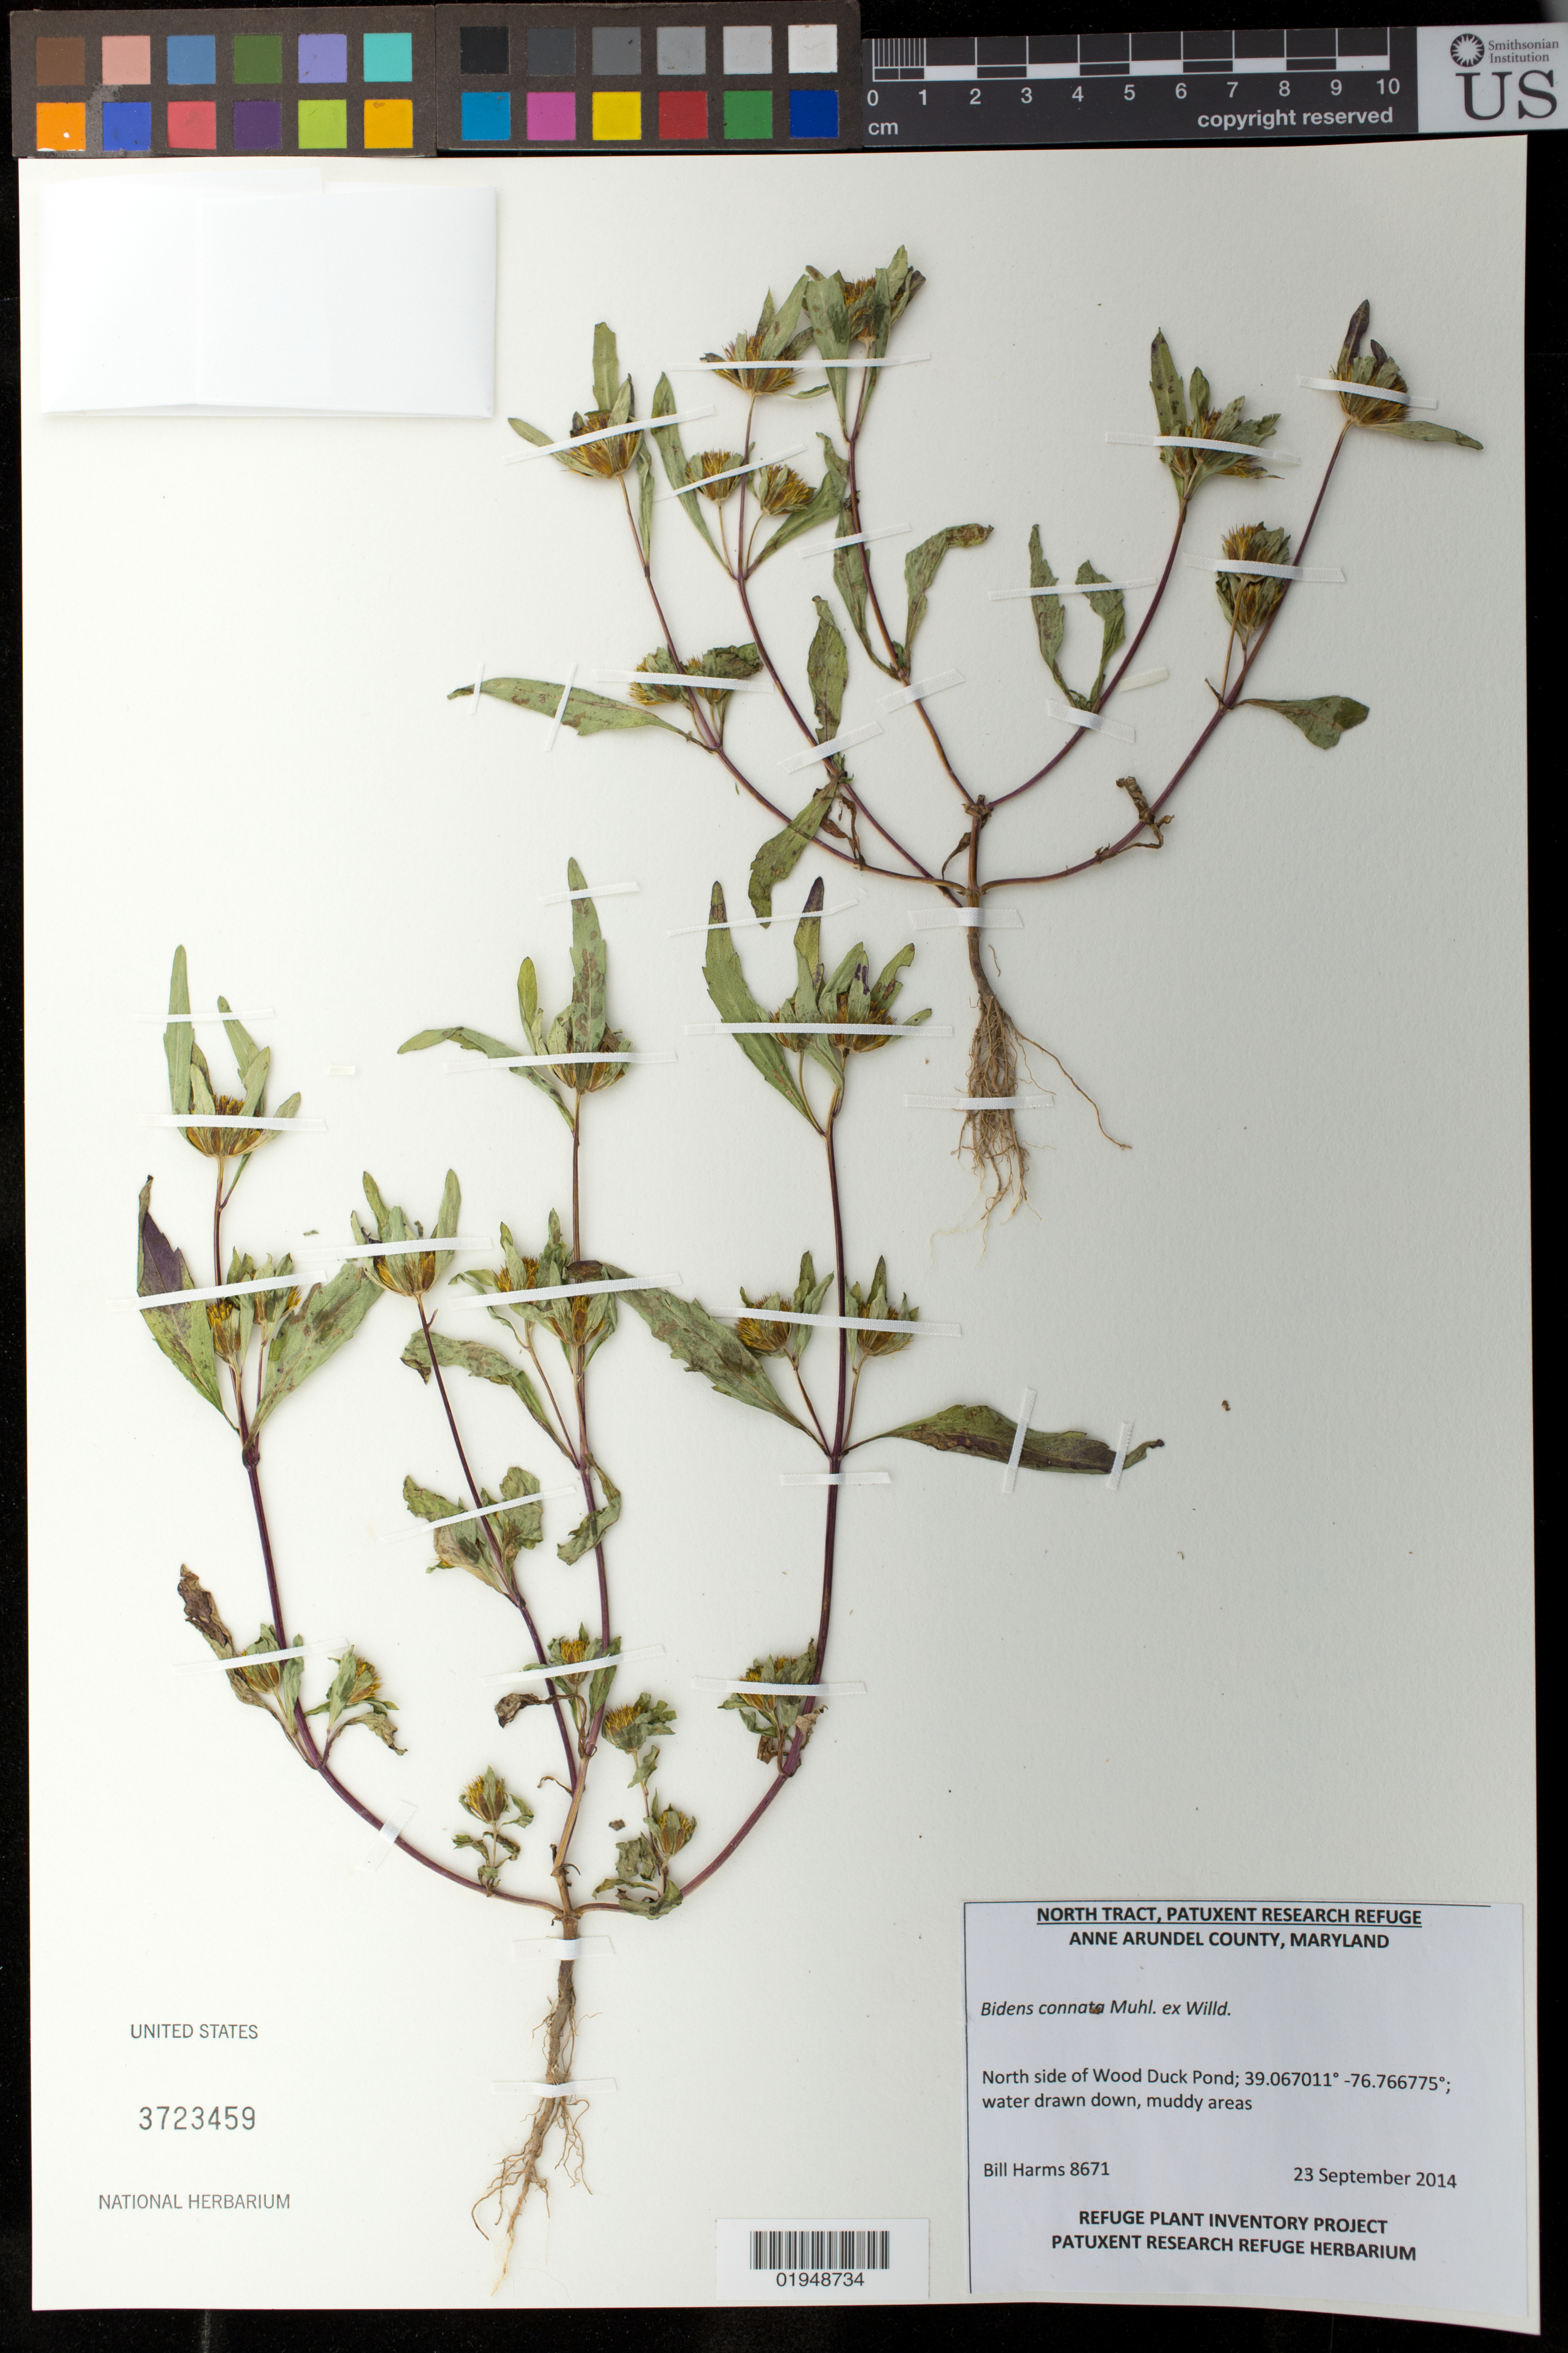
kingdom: Plantae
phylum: Tracheophyta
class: Magnoliopsida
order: Asterales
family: Asteraceae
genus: Bidens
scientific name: Bidens connata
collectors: B. Harms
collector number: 8671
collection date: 2014-09-23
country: United States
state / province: Maryland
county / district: Anne Arundel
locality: North Tract, Patuxent Research Refuge, North side of Wood Duck Pond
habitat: water drawn down, muddy areas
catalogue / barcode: US 3723459